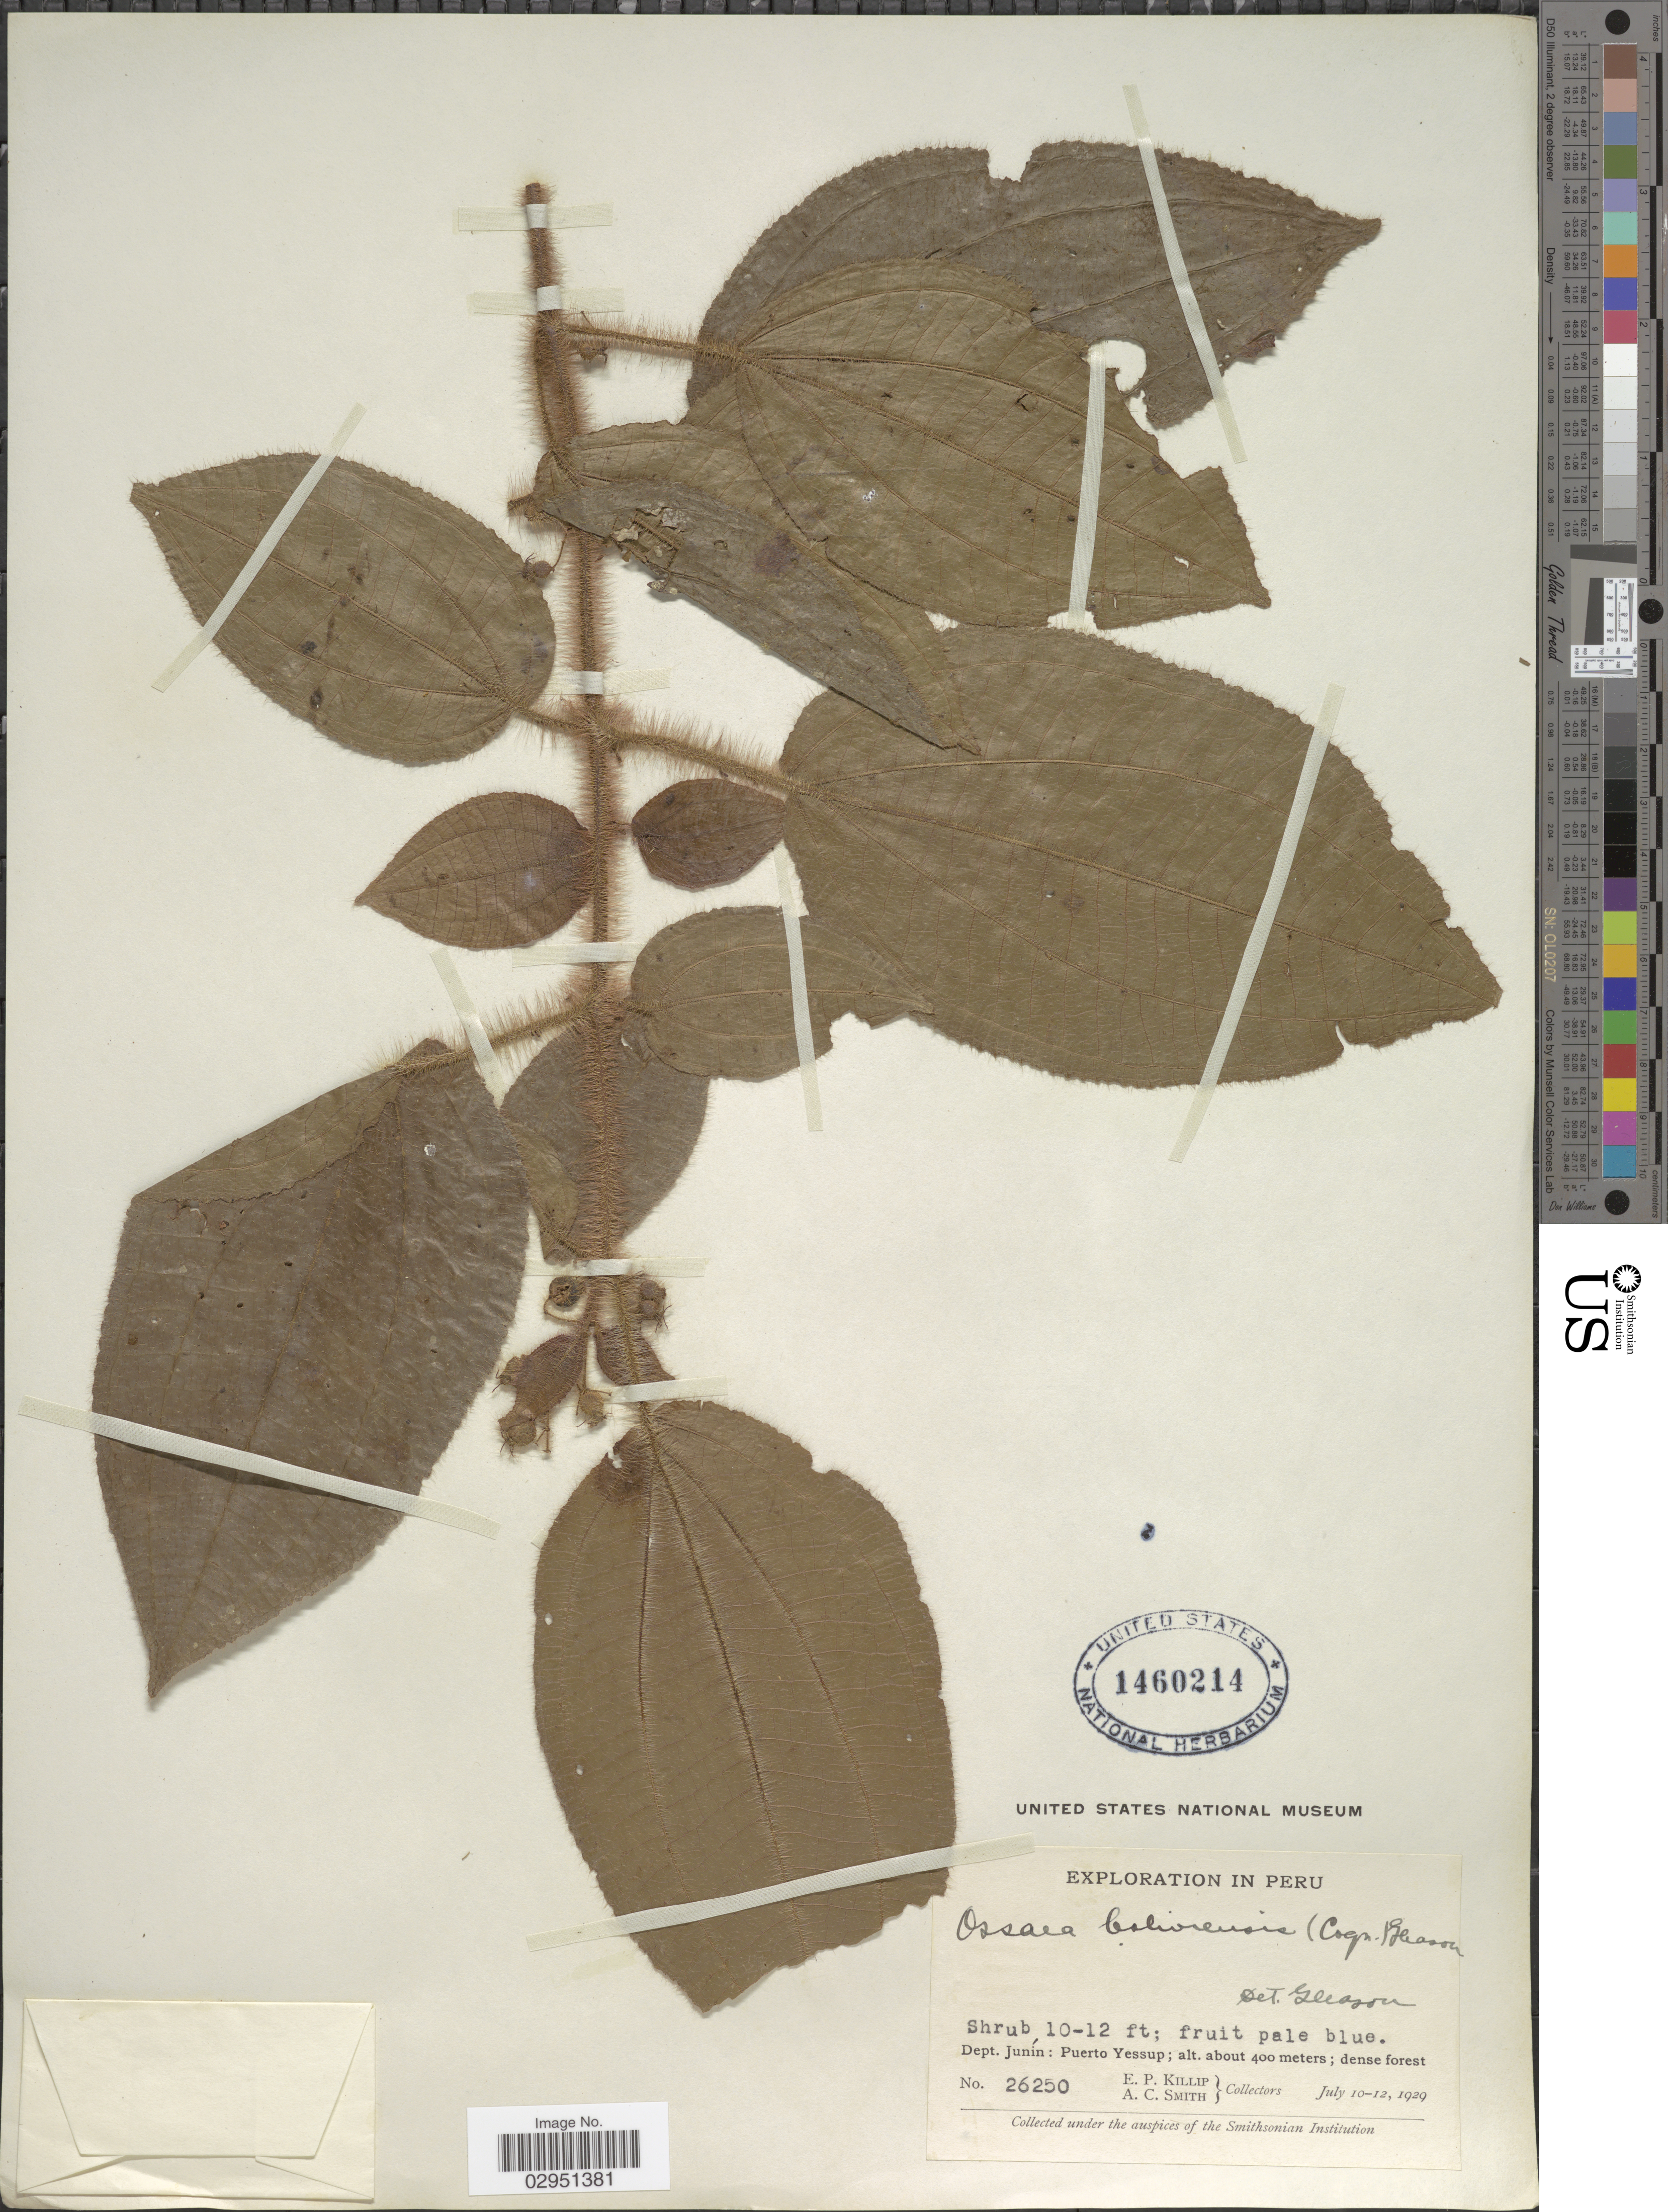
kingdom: Plantae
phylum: Tracheophyta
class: Magnoliopsida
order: Myrtales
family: Melastomataceae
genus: Ossaea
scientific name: Ossaea boliviensis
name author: (Cogn.) Gleason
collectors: E. P. Killip & A. C. Smith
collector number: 26250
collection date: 1929-07-10/1929-07-12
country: Peru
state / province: Junín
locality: Dept. Junín: Puerto Yessup.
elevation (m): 400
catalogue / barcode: US 1460214